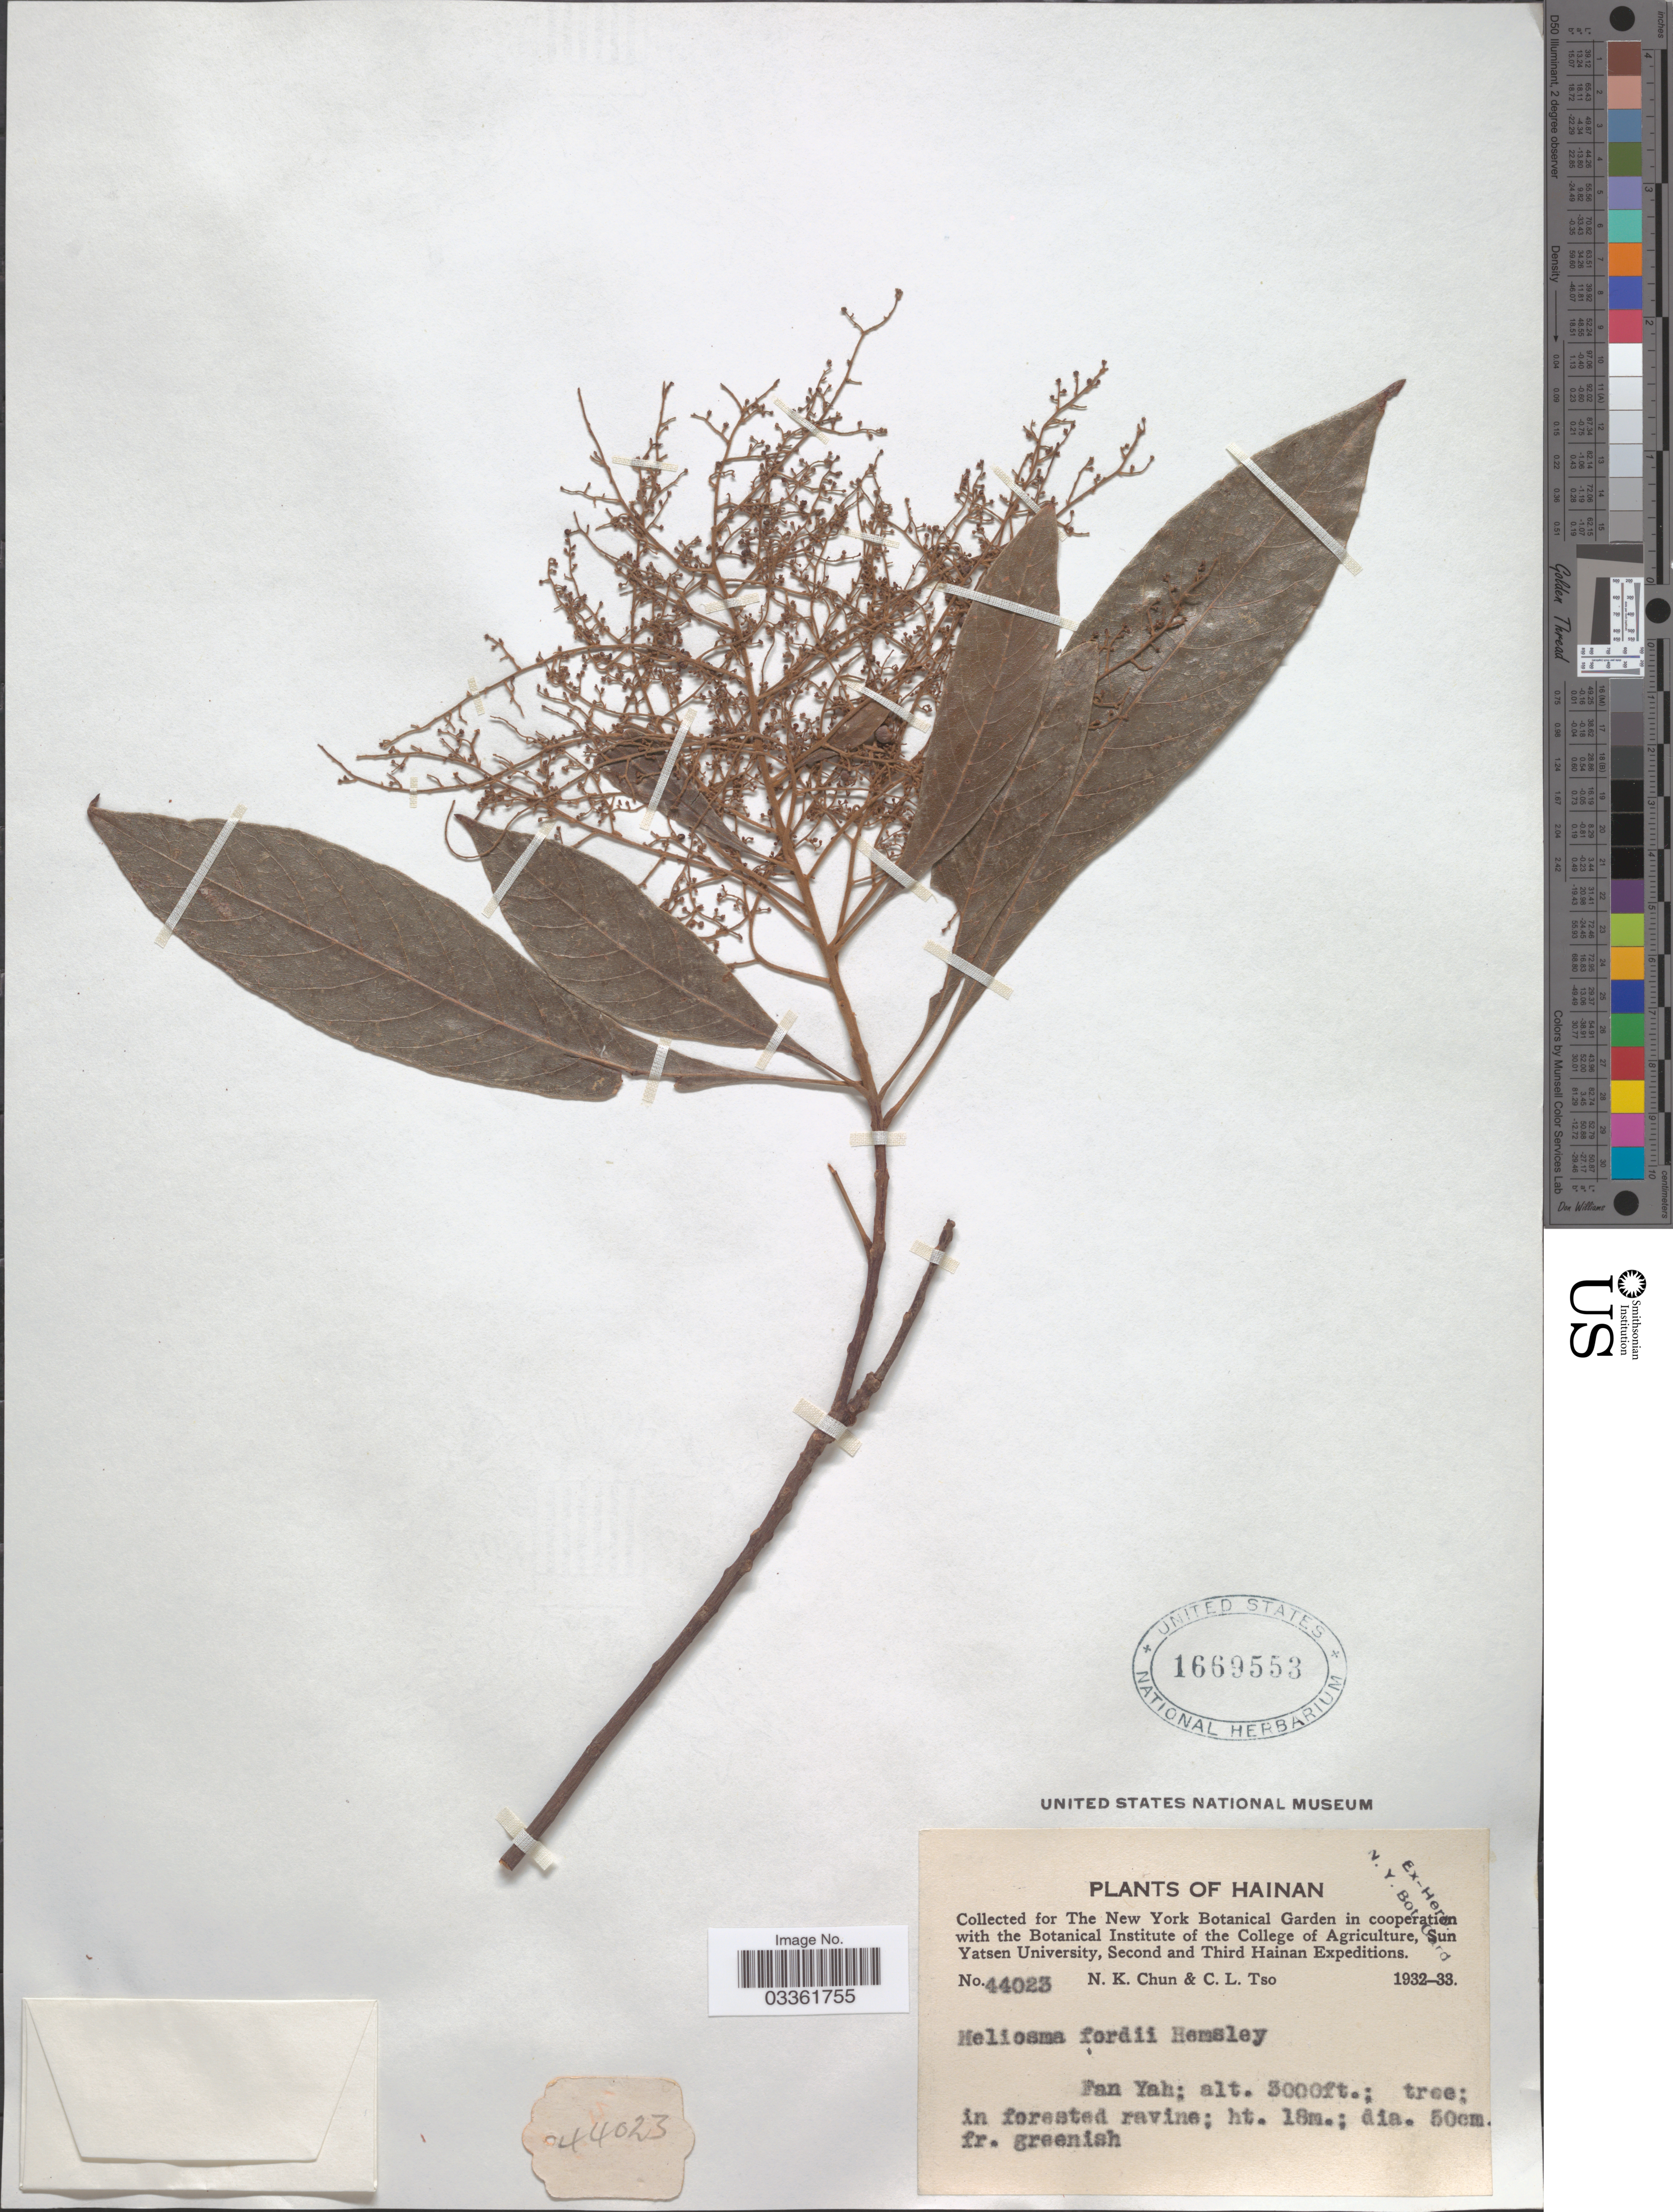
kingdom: Plantae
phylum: Tracheophyta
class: Magnoliopsida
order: Proteales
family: Sabiaceae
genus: Meliosma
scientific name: Meliosma fordii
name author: Hemsl.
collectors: N. K. Chun & C. Tso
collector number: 44023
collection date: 1932/1933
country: China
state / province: Hainan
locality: Fan Yah.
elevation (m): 914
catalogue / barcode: US 1669553